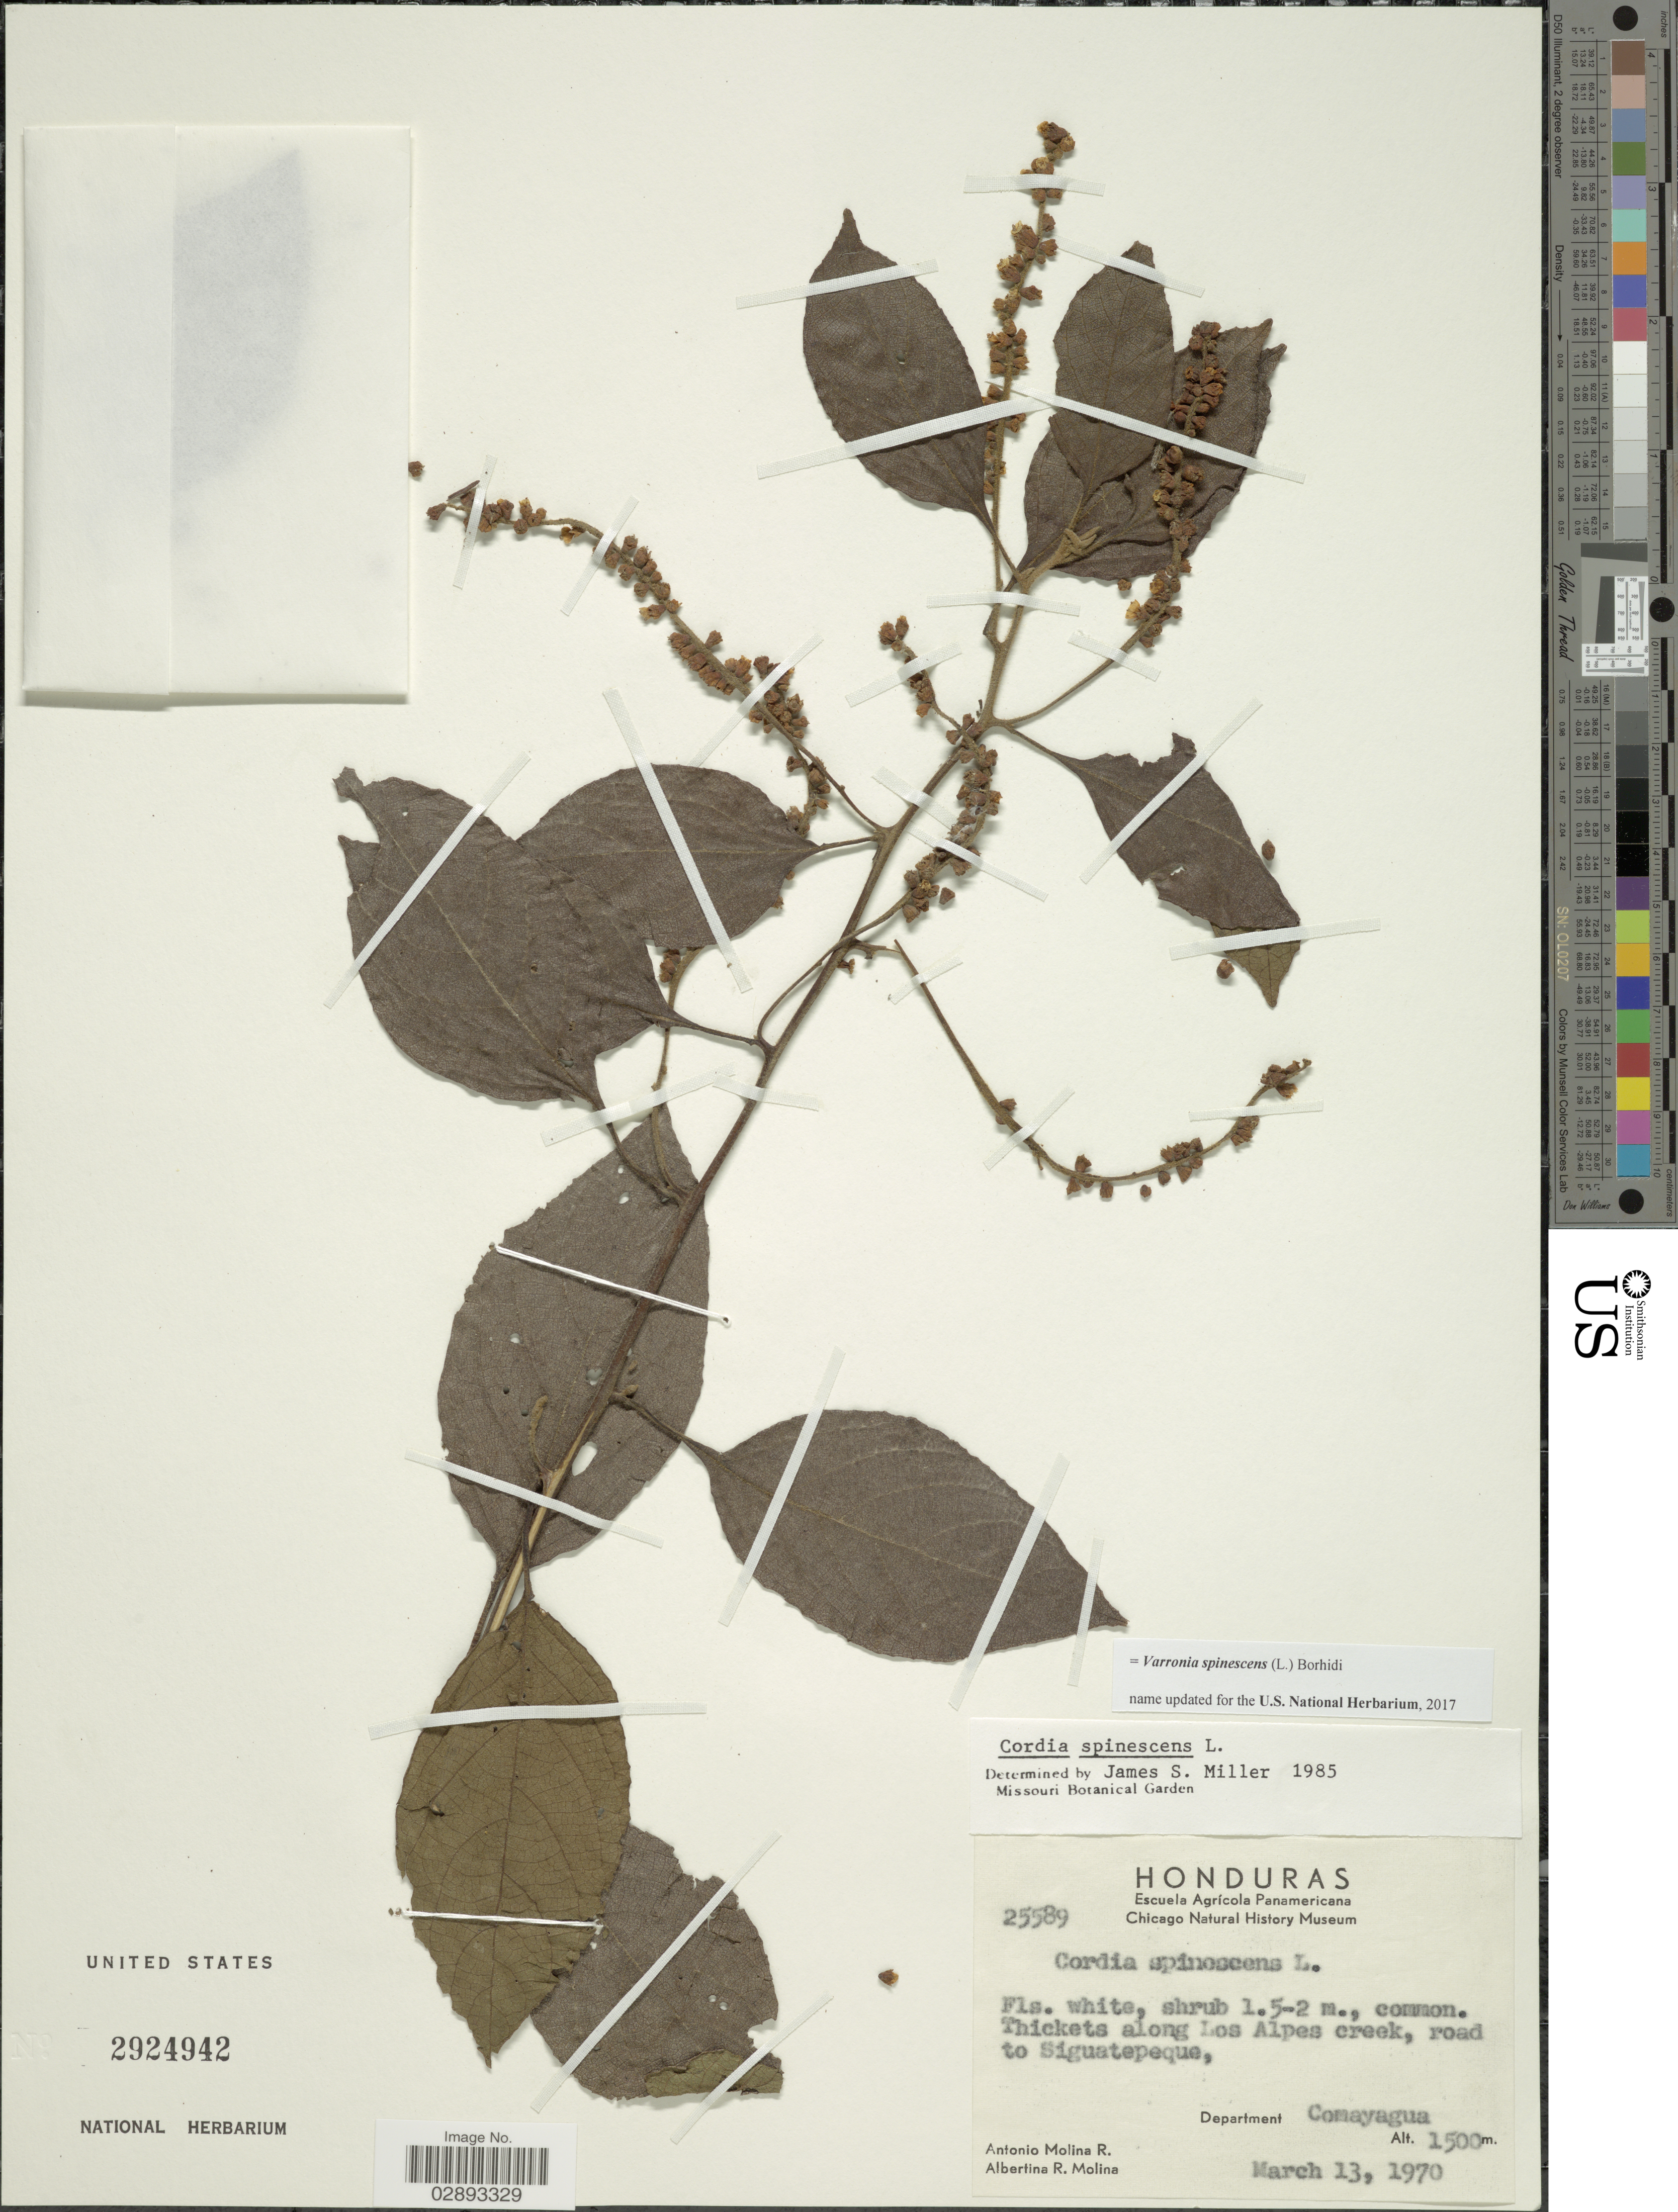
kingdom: Plantae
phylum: Tracheophyta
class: Magnoliopsida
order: Boraginales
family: Cordiaceae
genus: Varronia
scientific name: Varronia spinescens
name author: (L.) Borhidi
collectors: L. O. Williams & A. Molina R.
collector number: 25589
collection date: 1970-03-13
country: Honduras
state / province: Comayagua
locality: Thickets along Los Alpes Creek, road to Siguatepeque, Department Comayagua.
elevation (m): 1500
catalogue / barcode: US 2924942